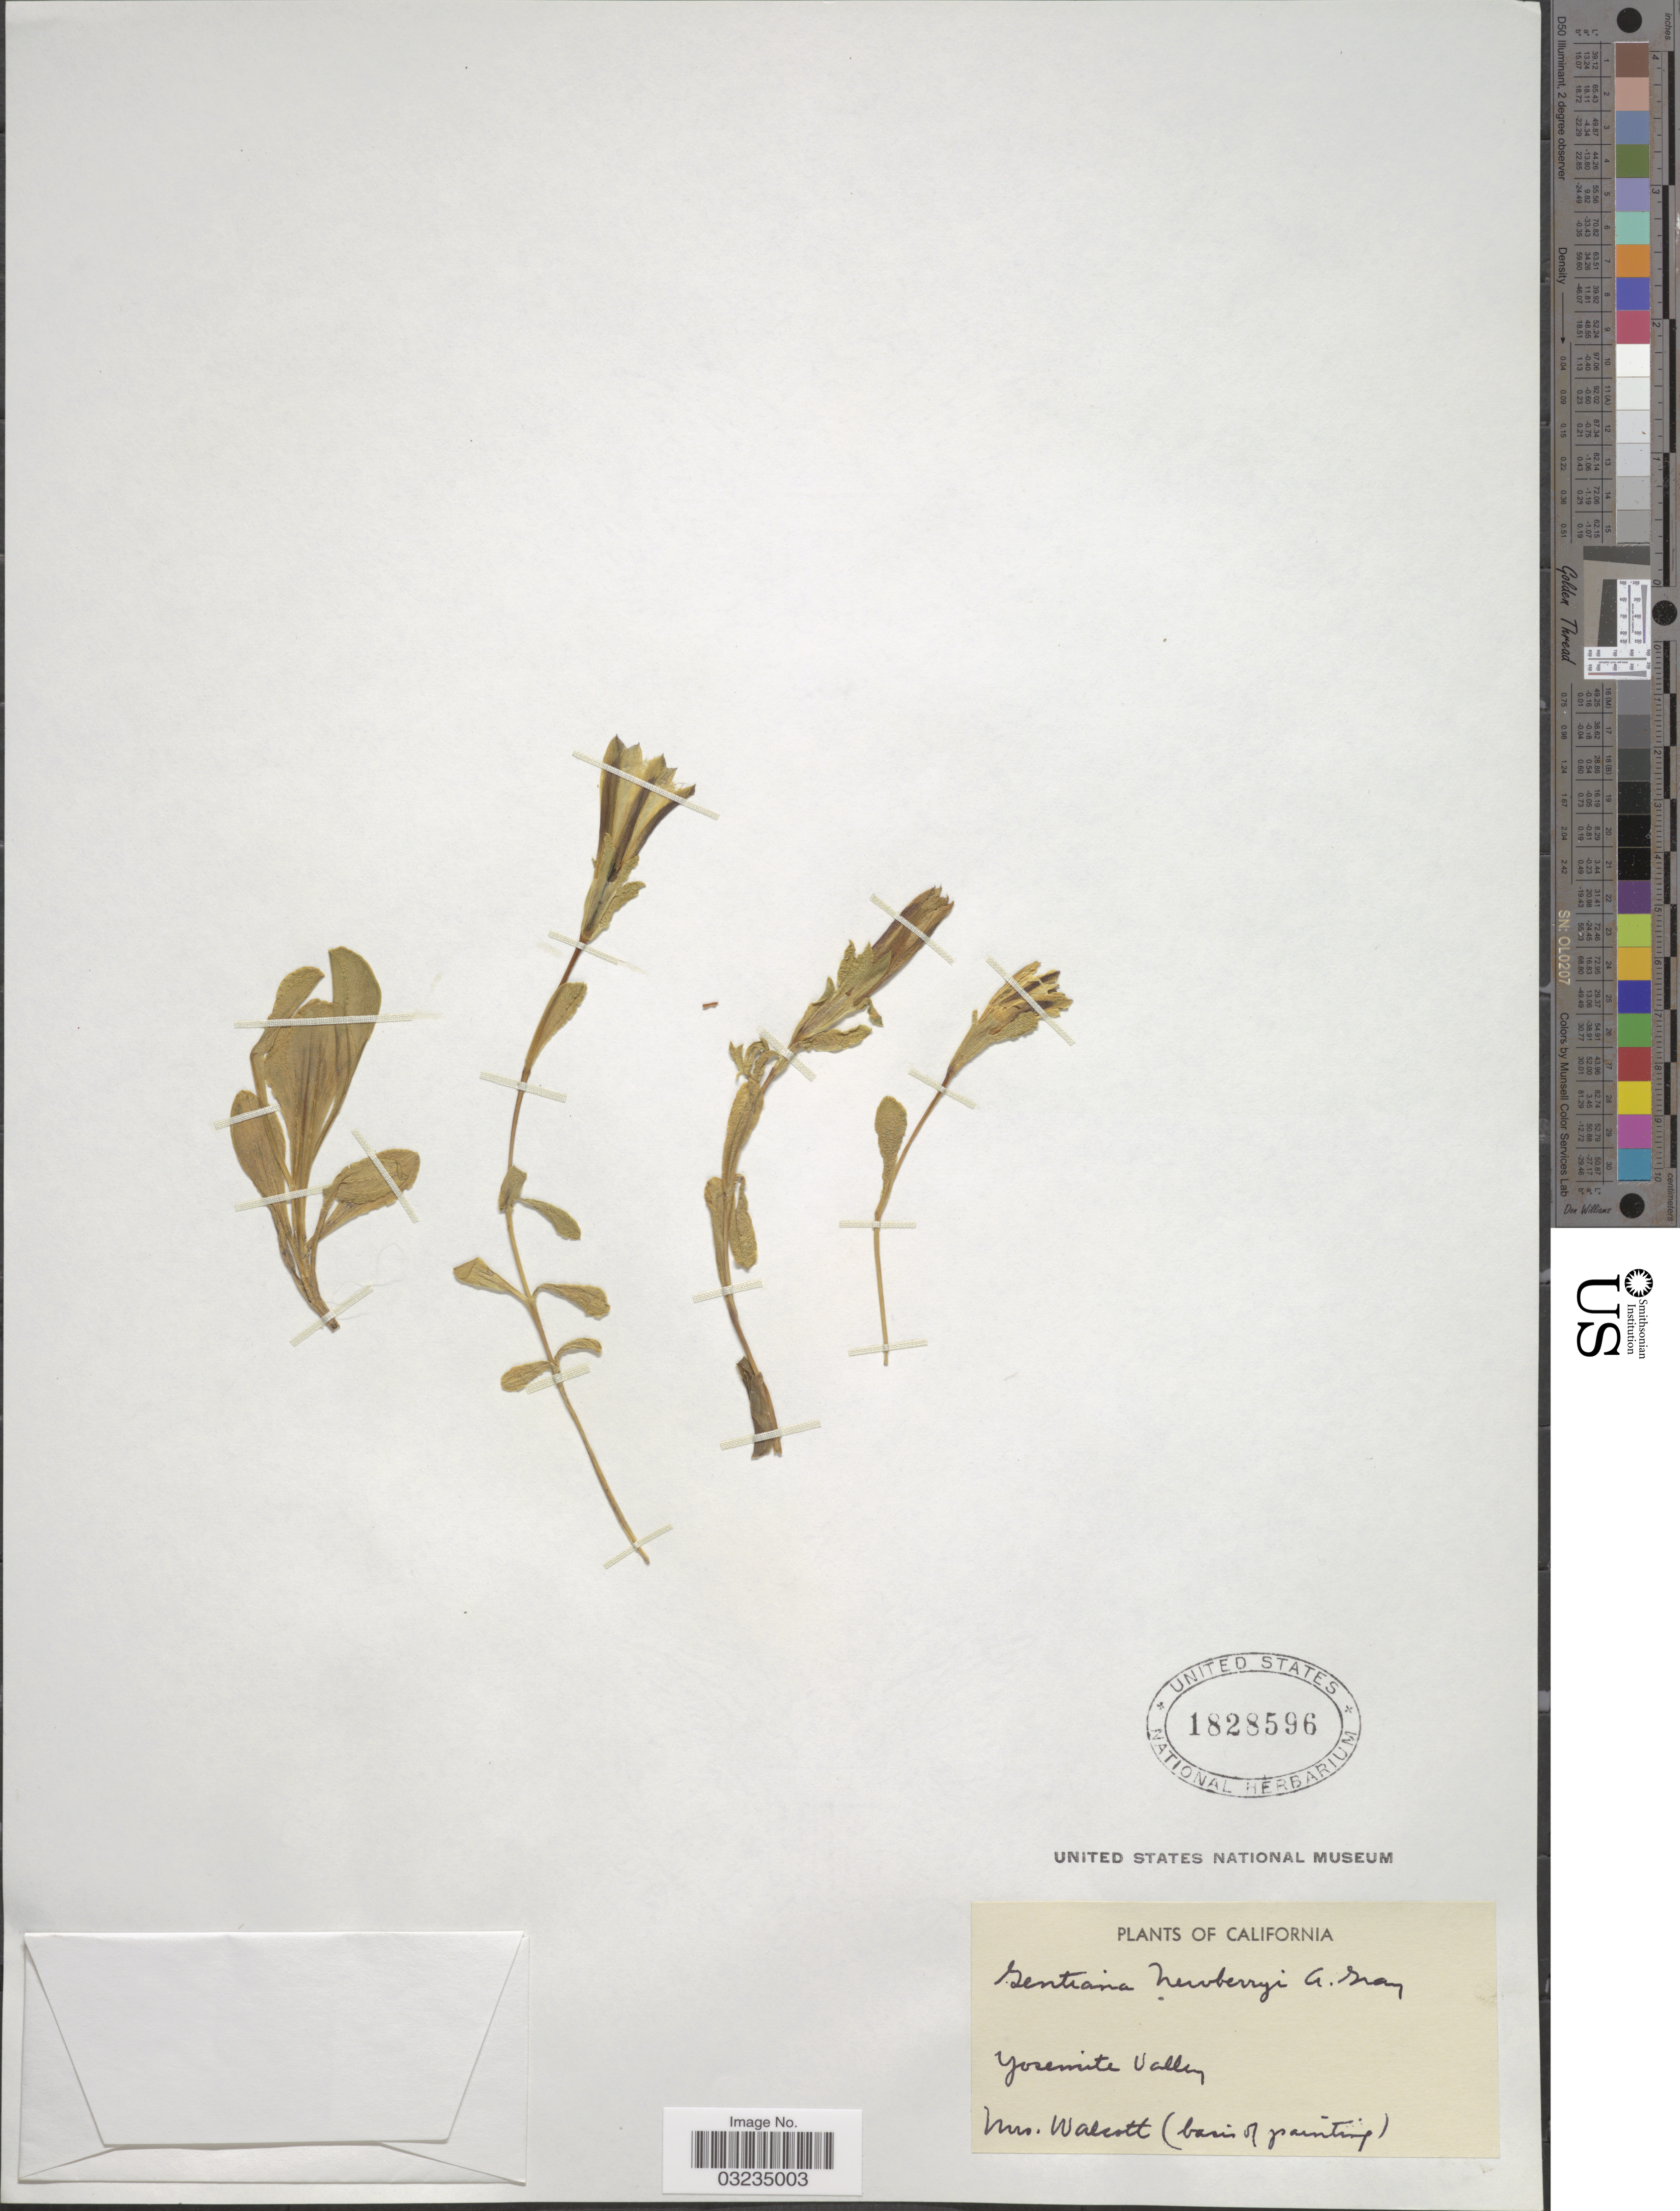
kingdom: Plantae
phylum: Tracheophyta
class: Magnoliopsida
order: Gentianales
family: Gentianaceae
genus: Gentiana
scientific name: Gentiana tiogana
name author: A. Heller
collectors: Walcott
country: United States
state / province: California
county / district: Mariposa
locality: Yosemite Valley.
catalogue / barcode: US 1828596